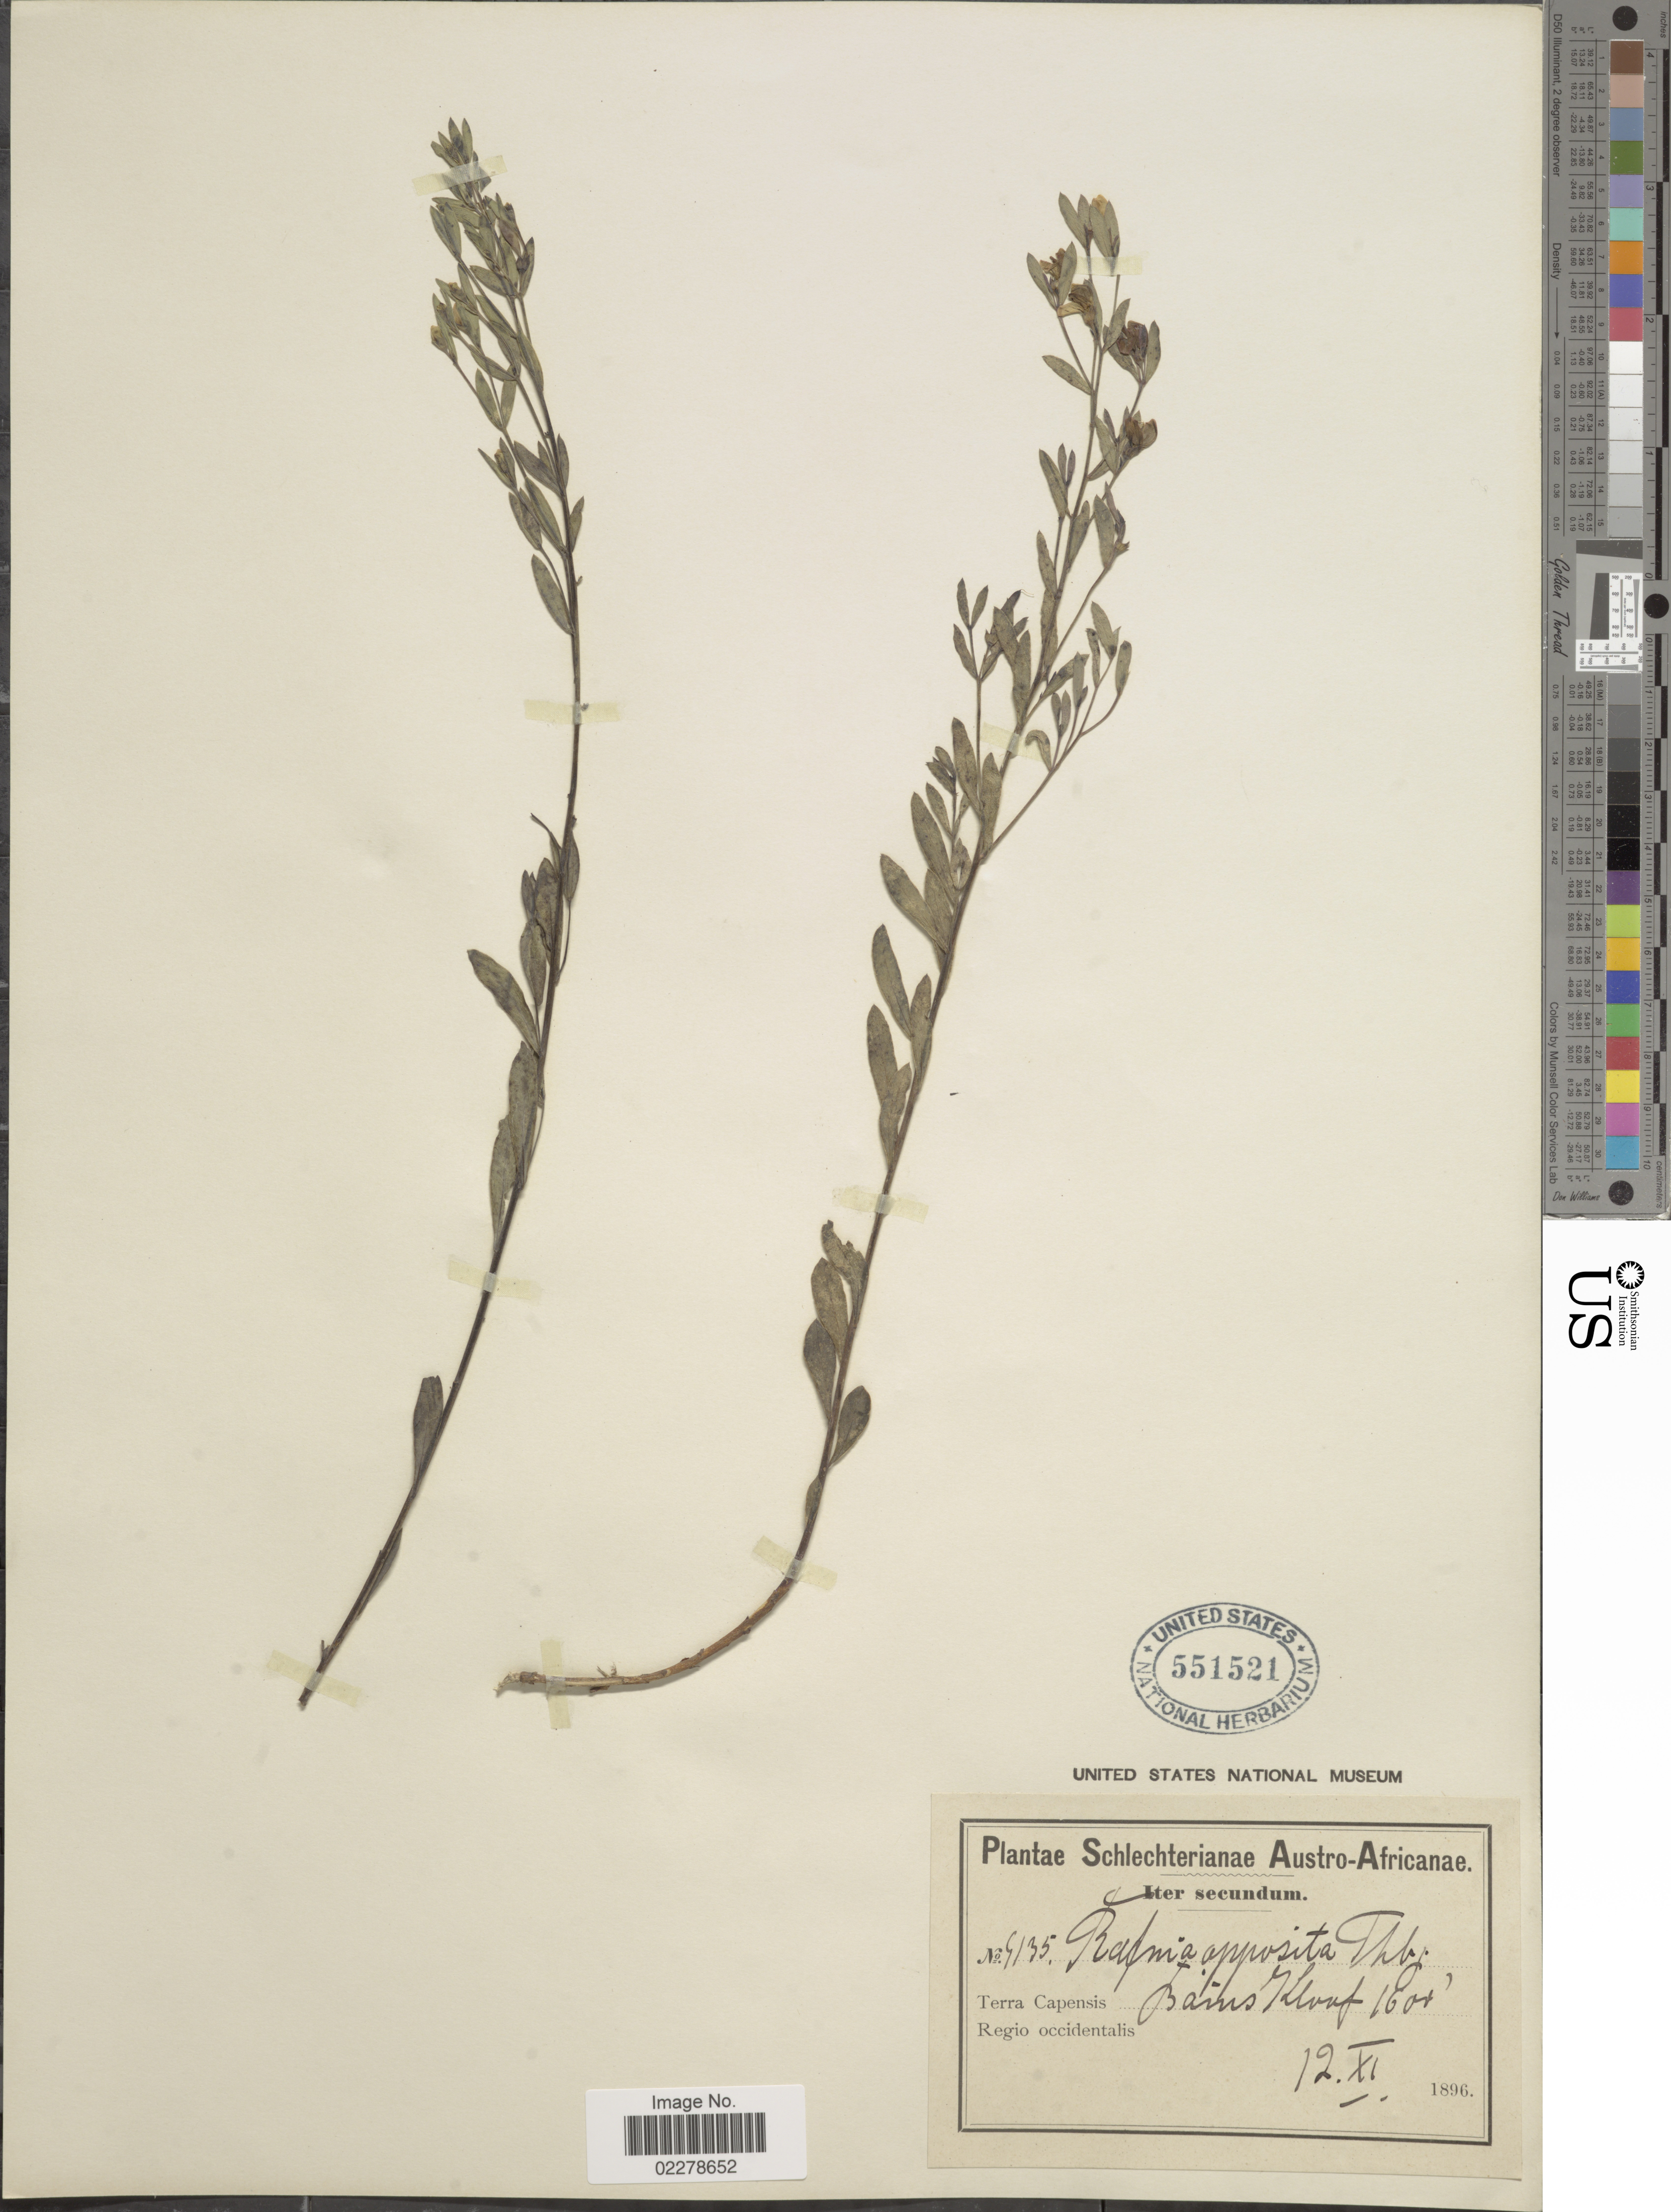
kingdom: Plantae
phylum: Tracheophyta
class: Magnoliopsida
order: Fabales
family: Fabaceae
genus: Rafnia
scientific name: Rafnia opposita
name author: Thunb.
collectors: Schlechter, --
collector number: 9135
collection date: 1896-11-12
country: South Africa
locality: Austro-Africanae. Terra Capensis. Bains Kloof. Regio occidentalis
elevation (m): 488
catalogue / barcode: US 551521